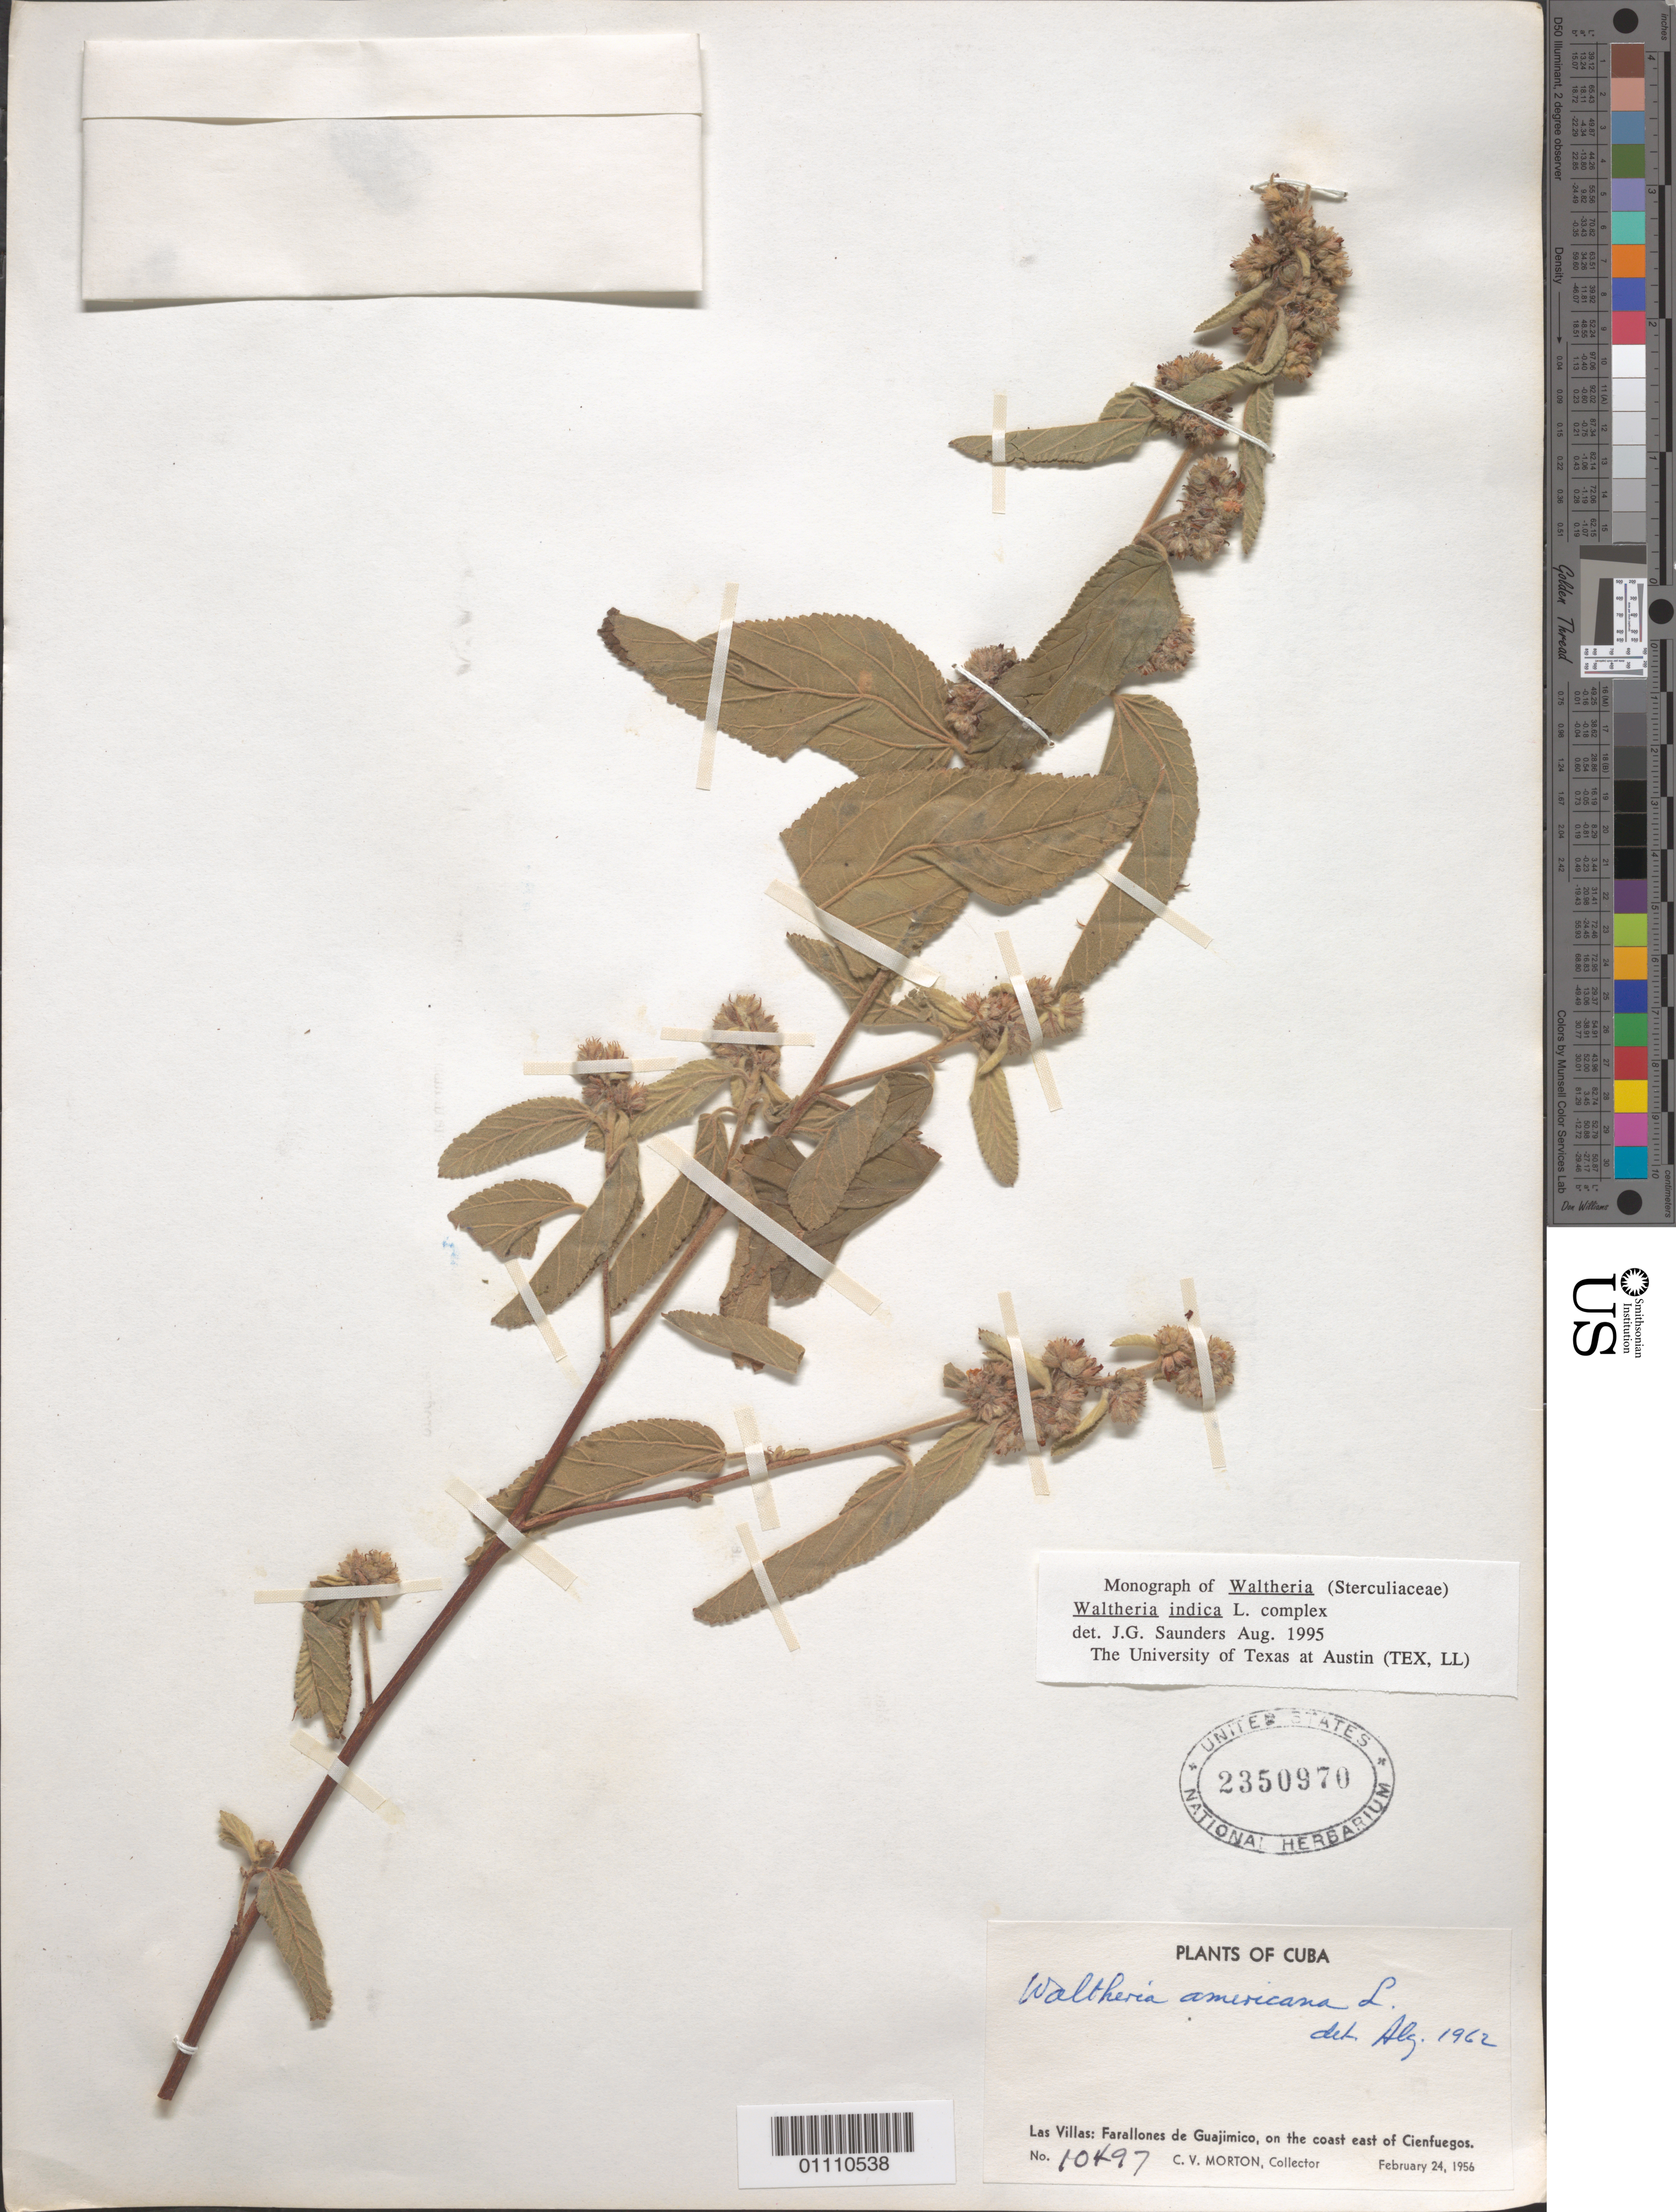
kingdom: Plantae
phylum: Tracheophyta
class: Magnoliopsida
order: Malvales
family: Malvaceae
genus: Waltheria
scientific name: Waltheria indica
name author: L.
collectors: C. V. Morton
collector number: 10497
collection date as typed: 24 Feb 1956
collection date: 1956-02-24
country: Cuba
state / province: Cienfuegos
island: Cuba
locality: Farallones de Guajimico, on the coast E of Cienfuegos, Las Villas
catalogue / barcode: US 2350970